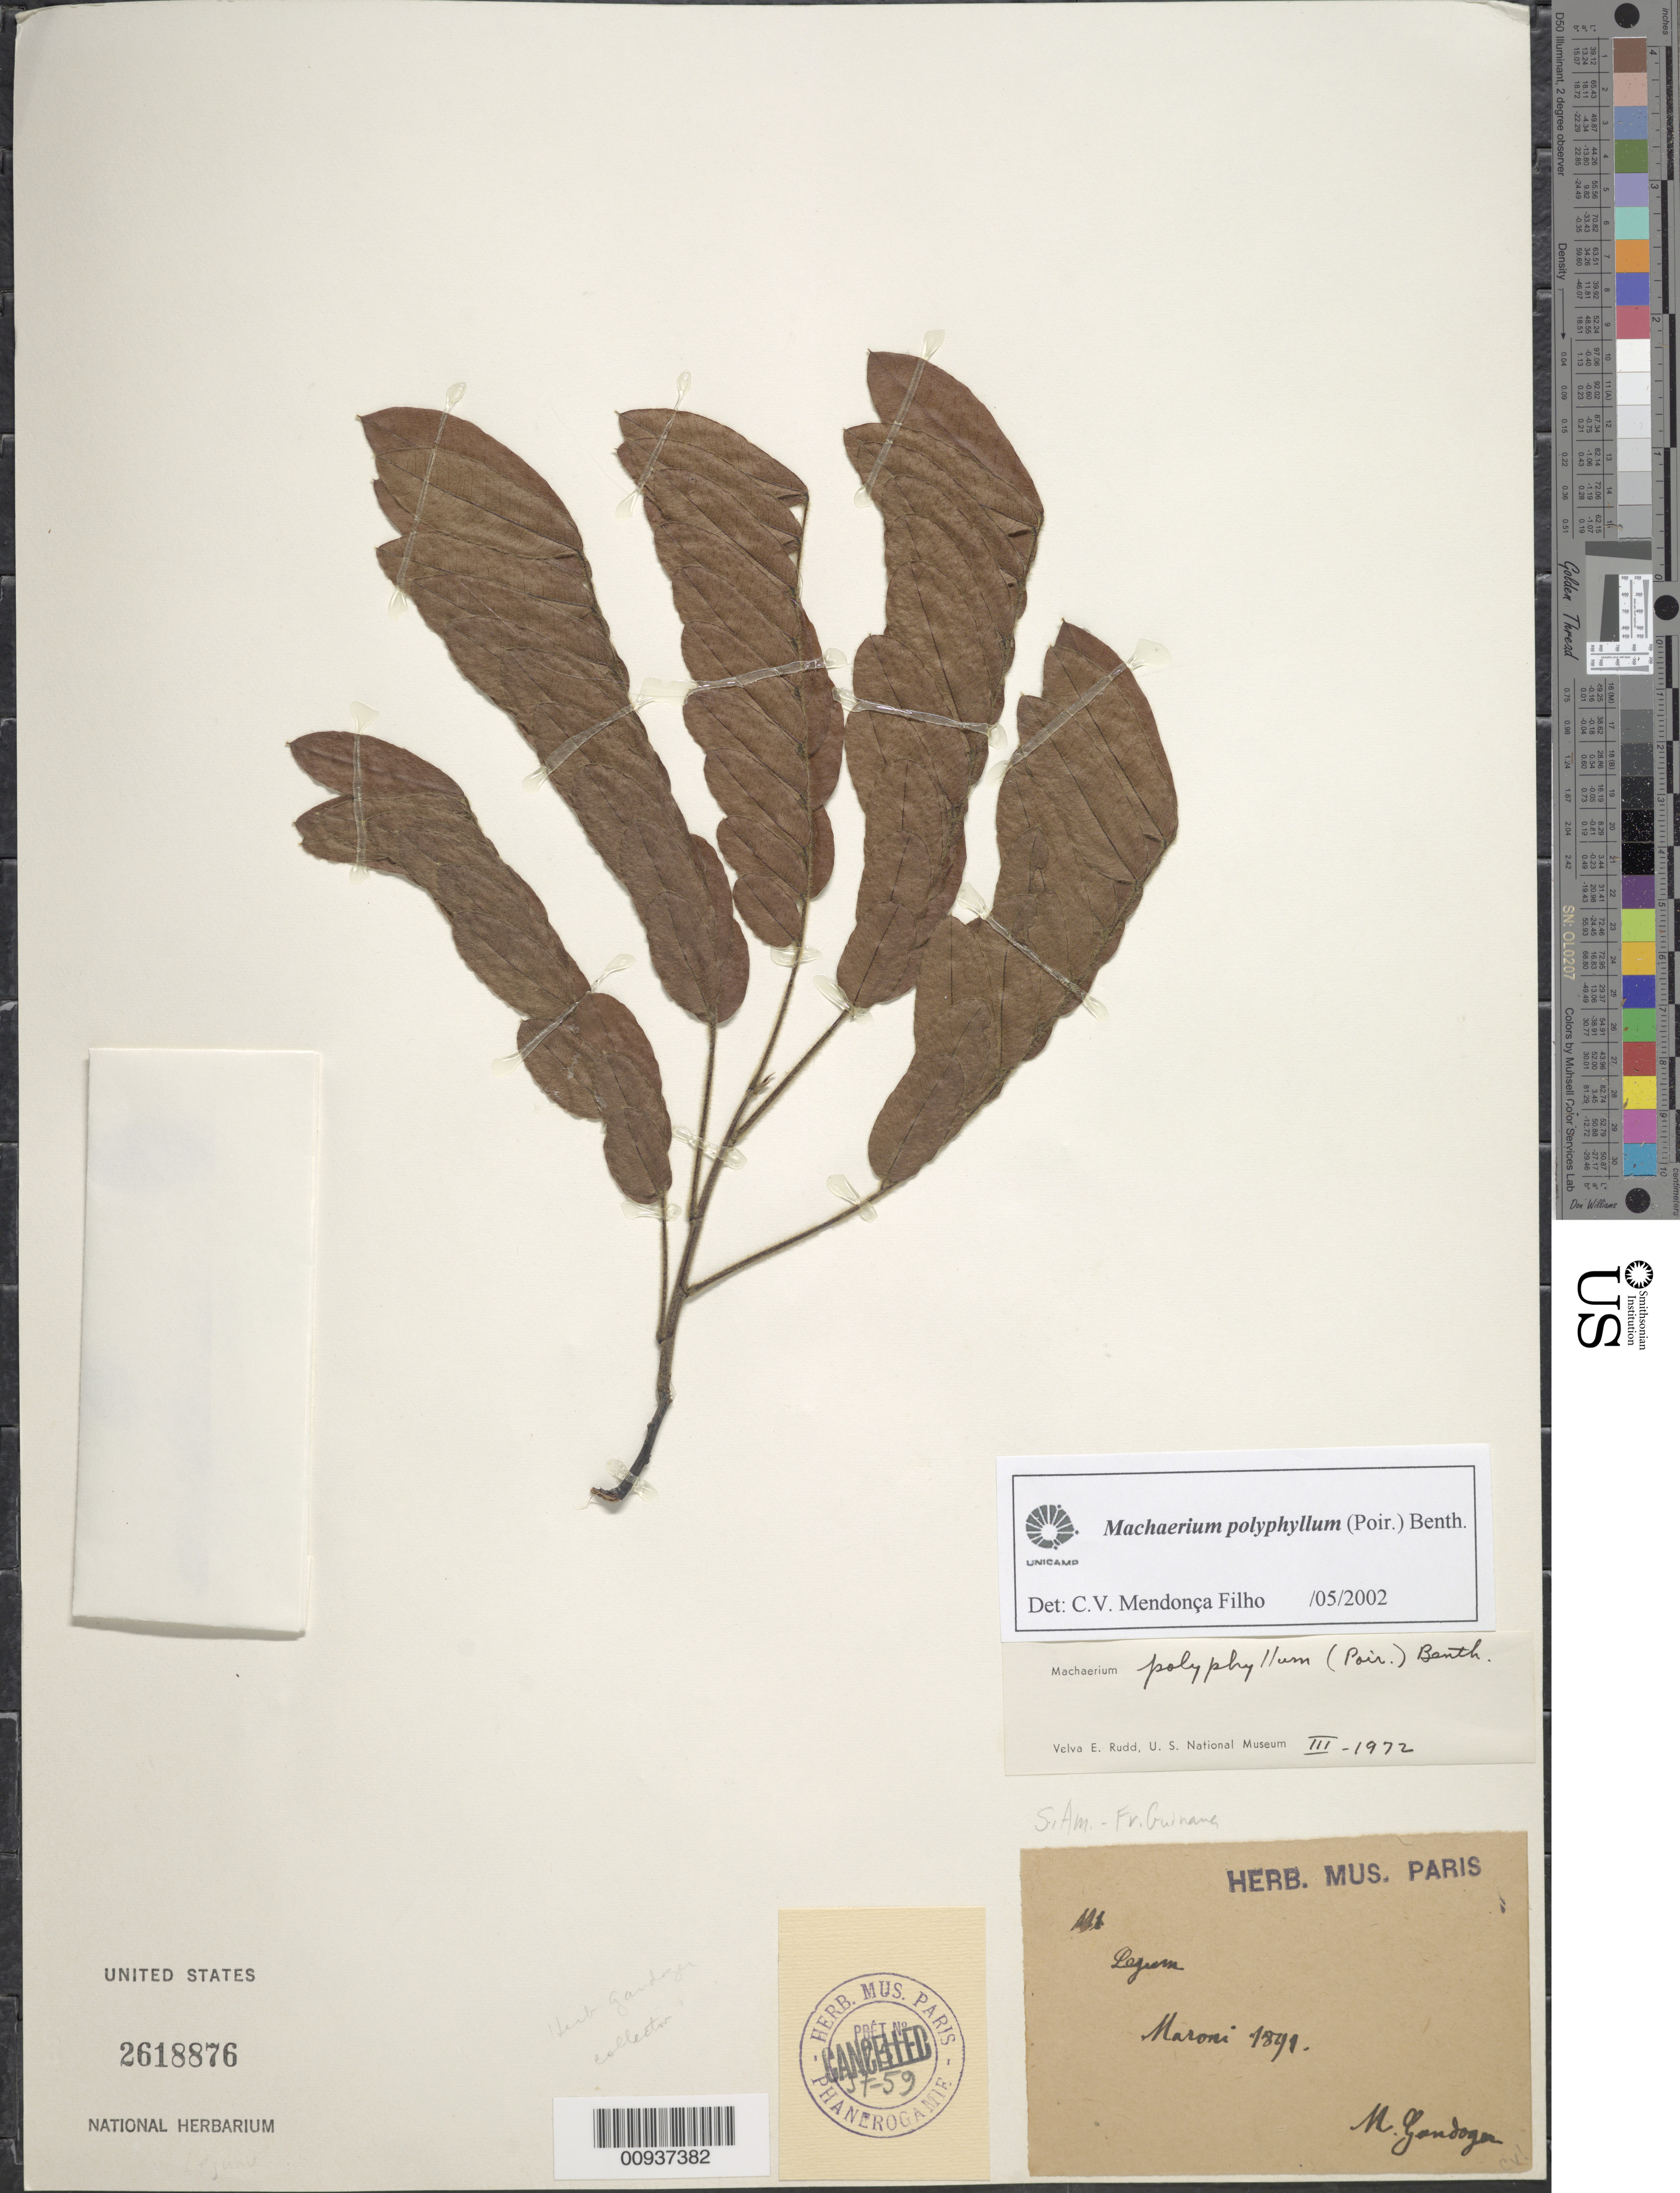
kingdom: Plantae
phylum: Tracheophyta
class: Magnoliopsida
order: Fabales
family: Fabaceae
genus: Machaerium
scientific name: Machaerium polyphyllum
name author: (Poir.) Benth.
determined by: Mendonça Filho, C. V.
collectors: M. Gandoger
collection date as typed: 1891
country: French Guiana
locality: Maroni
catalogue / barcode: US 2618876